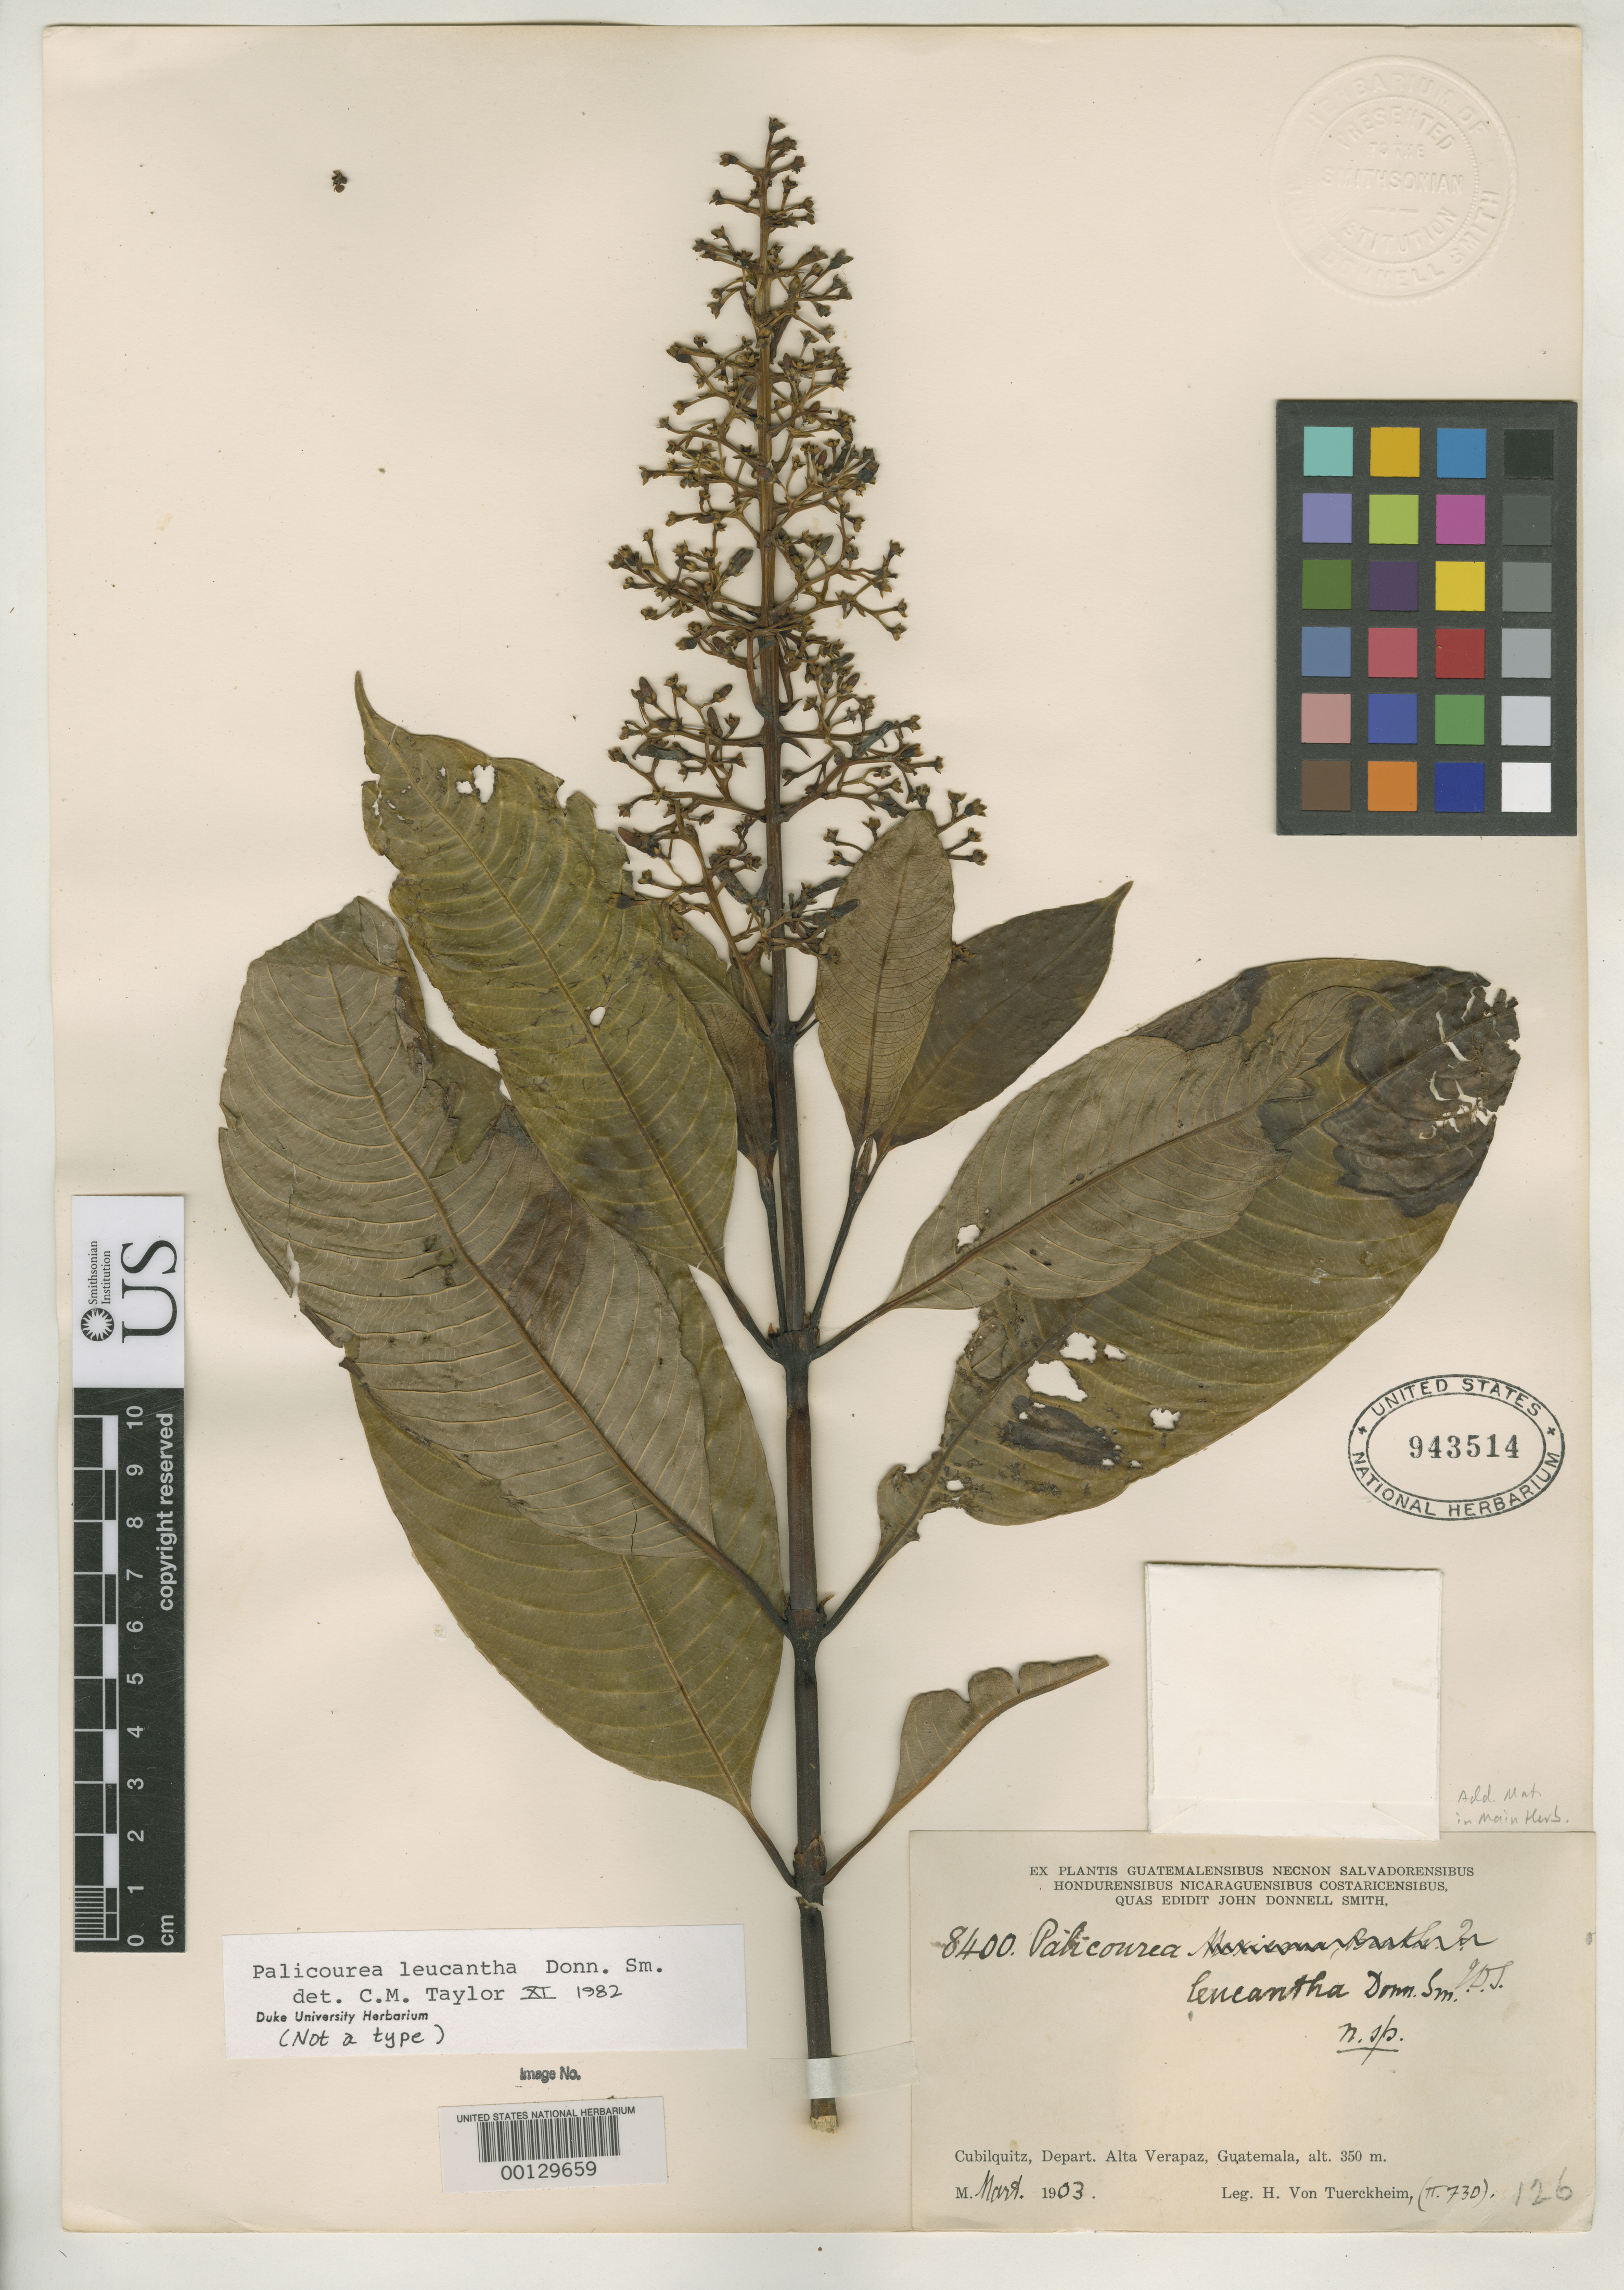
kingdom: Plantae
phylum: Tracheophyta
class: Magnoliopsida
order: Gentianales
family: Rubiaceae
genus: Palicourea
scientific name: Palicourea leucantha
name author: Donn. Sm.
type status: Isolectotype; Syntype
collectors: H. von Türckheim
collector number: J.D.S. 8400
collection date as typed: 1903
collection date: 1903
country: Guatemala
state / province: Alta Verapaz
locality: Cubilquitz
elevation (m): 350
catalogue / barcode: US 943514